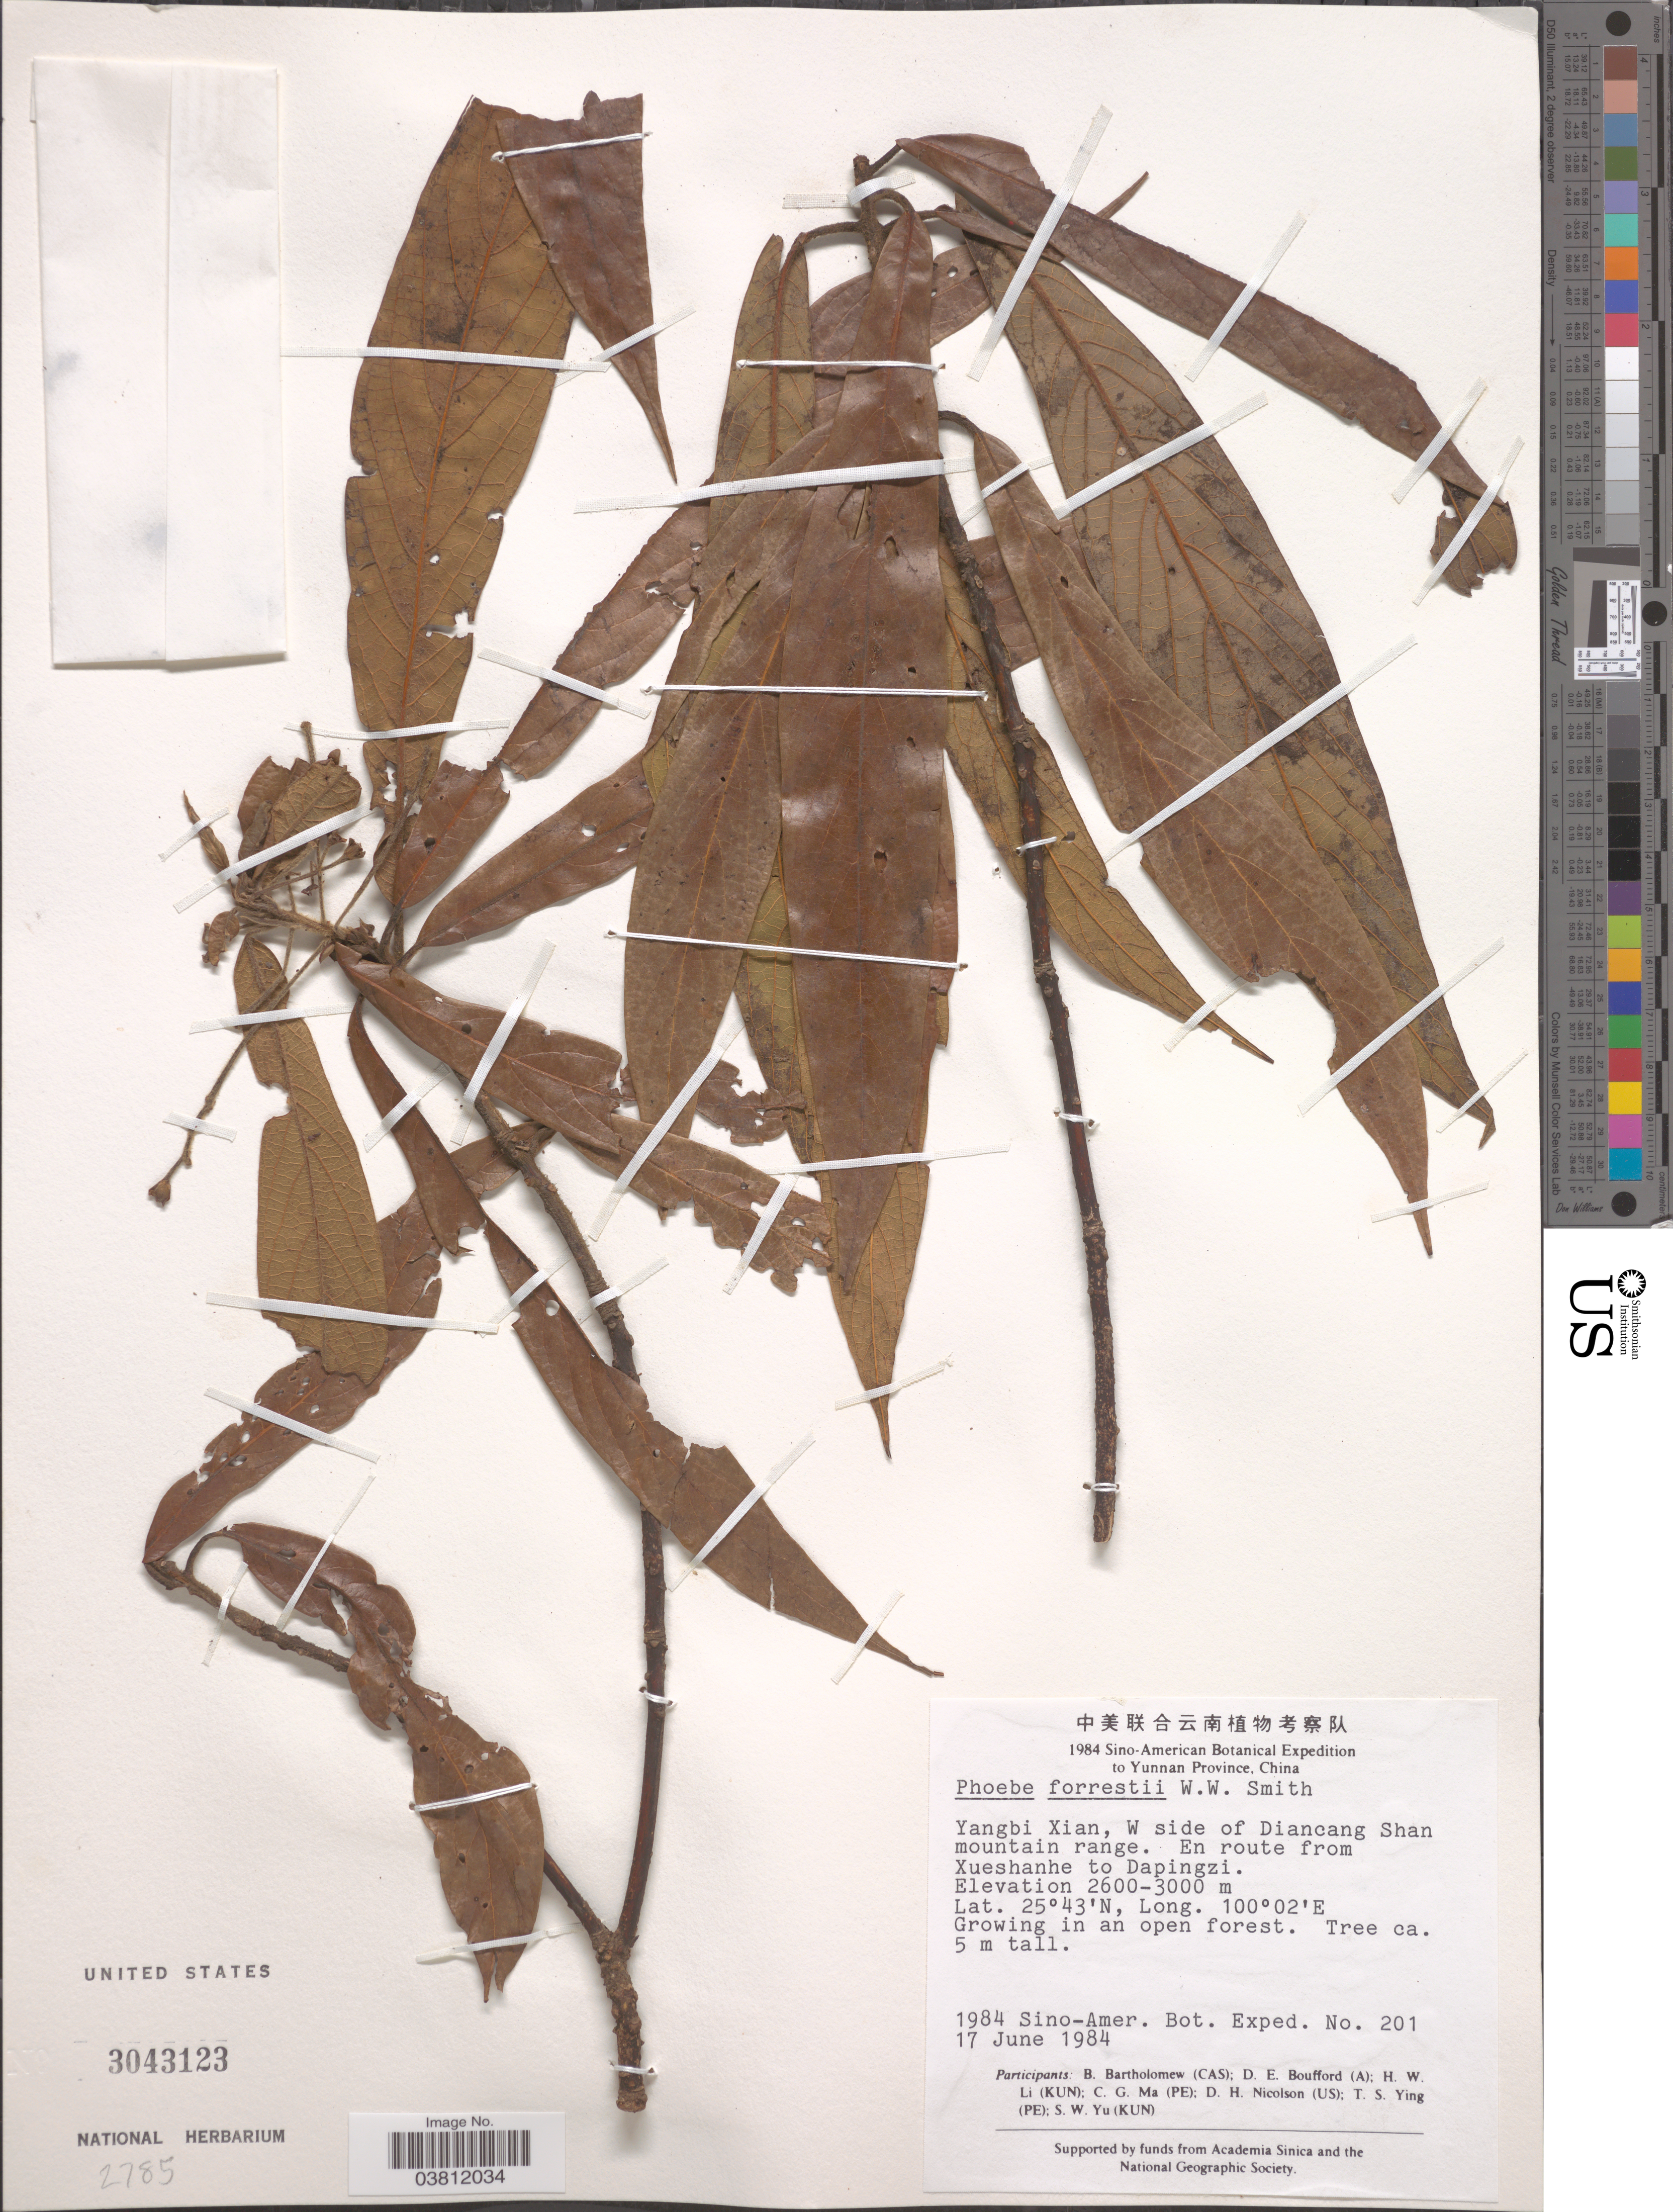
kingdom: Plantae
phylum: Tracheophyta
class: Magnoliopsida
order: Laurales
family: Lauraceae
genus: Phoebe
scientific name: Phoebe forrestii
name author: W.W. Sm.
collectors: Sino-Amer. Bot. Exped. 1984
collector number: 201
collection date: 1984-06-17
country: China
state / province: Yunnan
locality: Yangbi Xian, W side of Diancang Shan mountain range. En route from Xueshanhe to Dapingzi.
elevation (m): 2600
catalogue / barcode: US 3043123